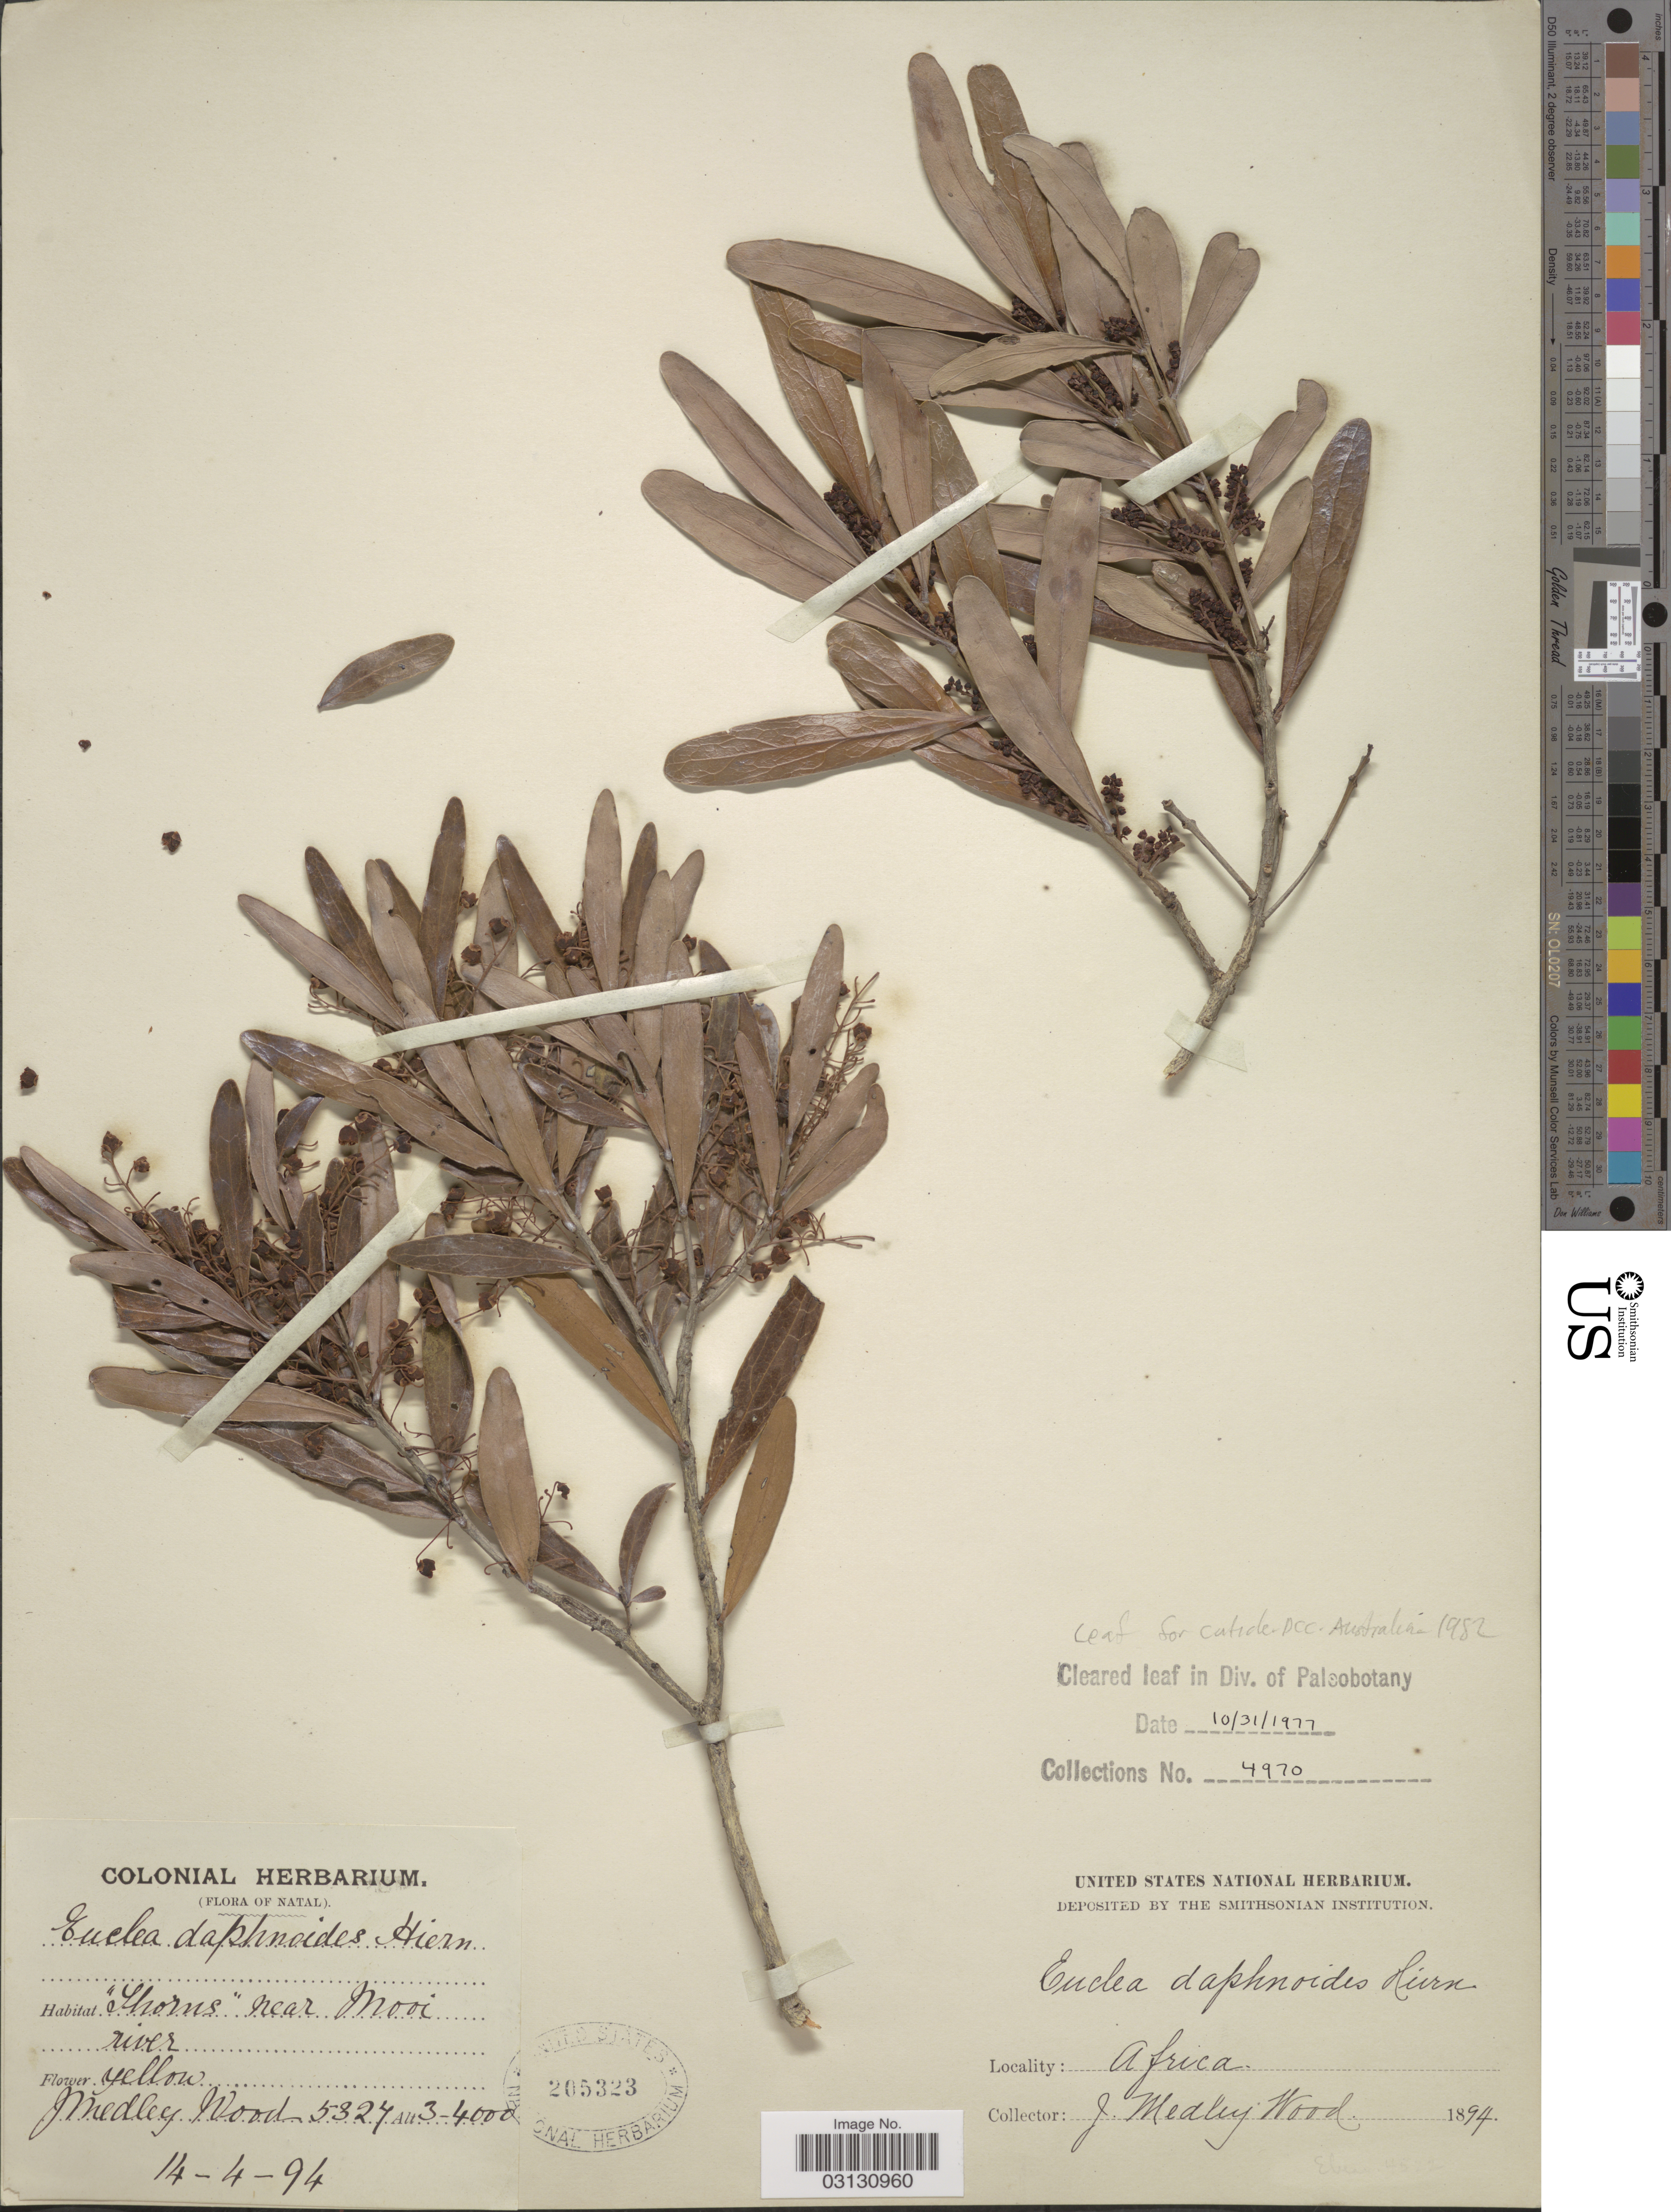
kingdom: Plantae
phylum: Tracheophyta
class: Magnoliopsida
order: Ericales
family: Ebenaceae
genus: Euclea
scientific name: Euclea daphnoides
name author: Hiern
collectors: J. Medley Wood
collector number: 5327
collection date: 1894-04-14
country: South Africa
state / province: KwaZulu-Natal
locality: (Natal). "Thorns" near Mooi river.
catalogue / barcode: US 205323